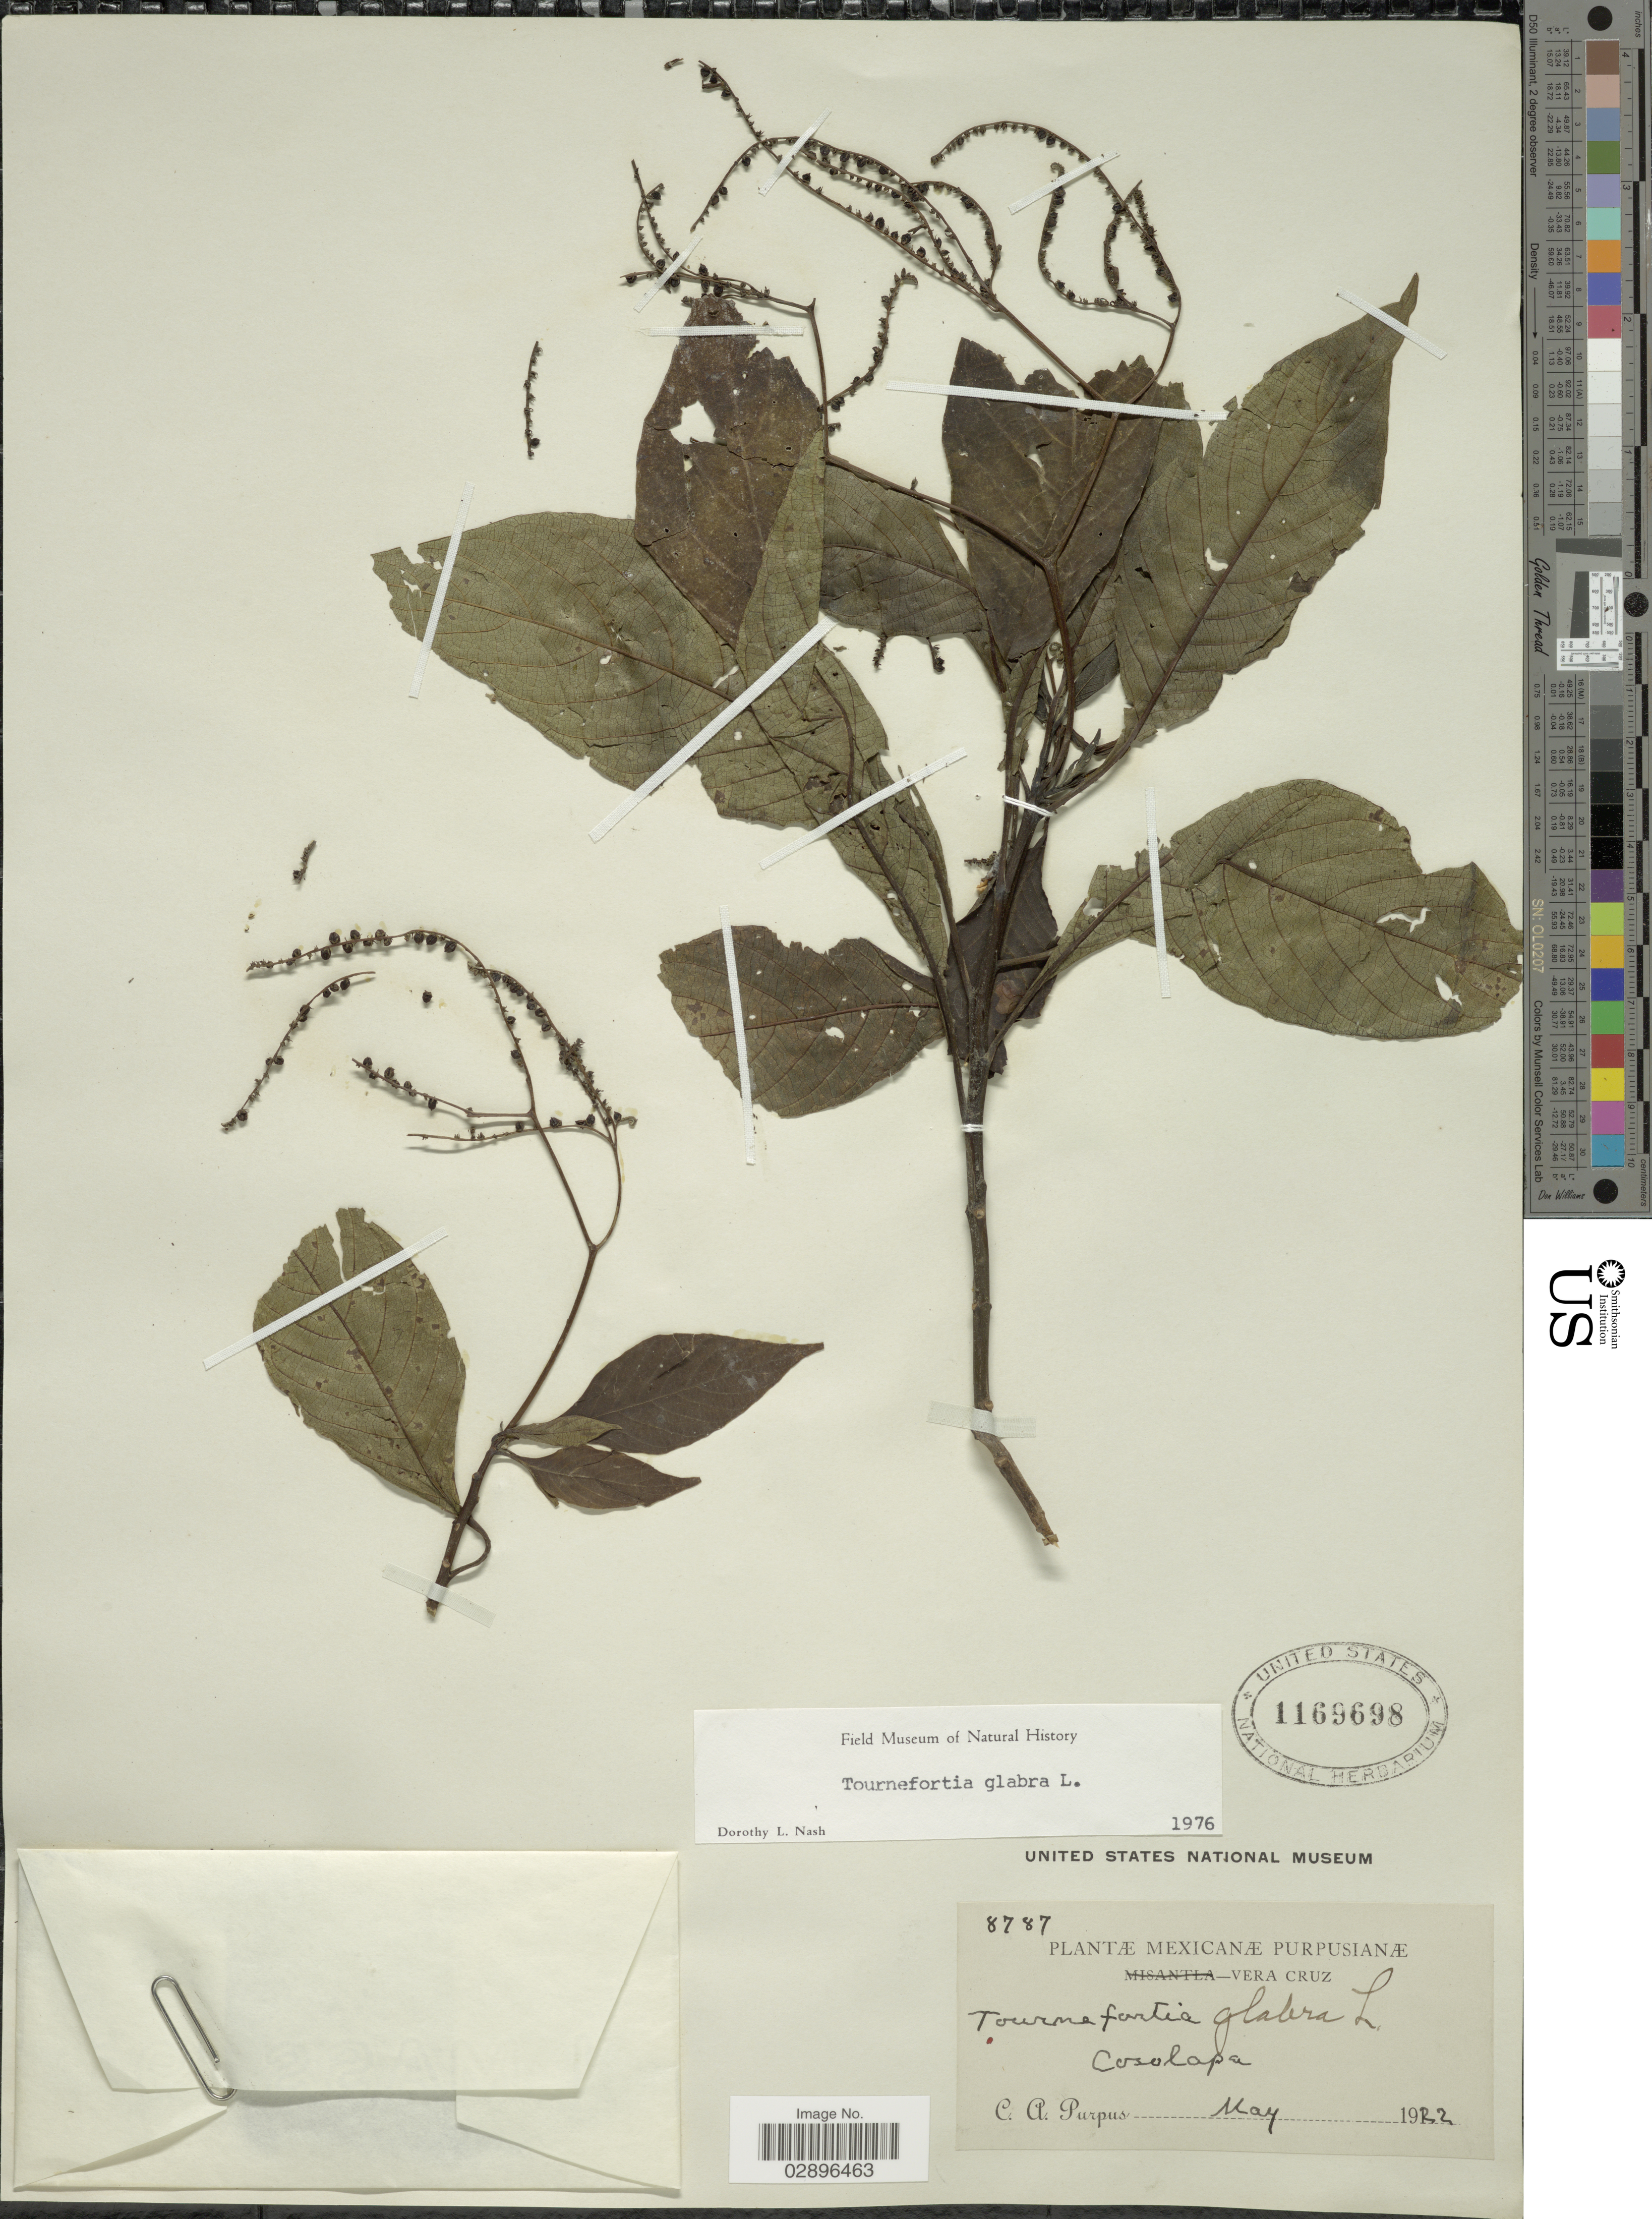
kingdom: Plantae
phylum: Tracheophyta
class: Magnoliopsida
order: Boraginales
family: Heliotropiaceae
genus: Tournefortia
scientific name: Tournefortia glabra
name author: L.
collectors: C. A. Purpus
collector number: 8787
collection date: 1922-05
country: Mexico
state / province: Veracruz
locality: Vera Cruz. Cosolapa.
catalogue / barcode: US 1169698